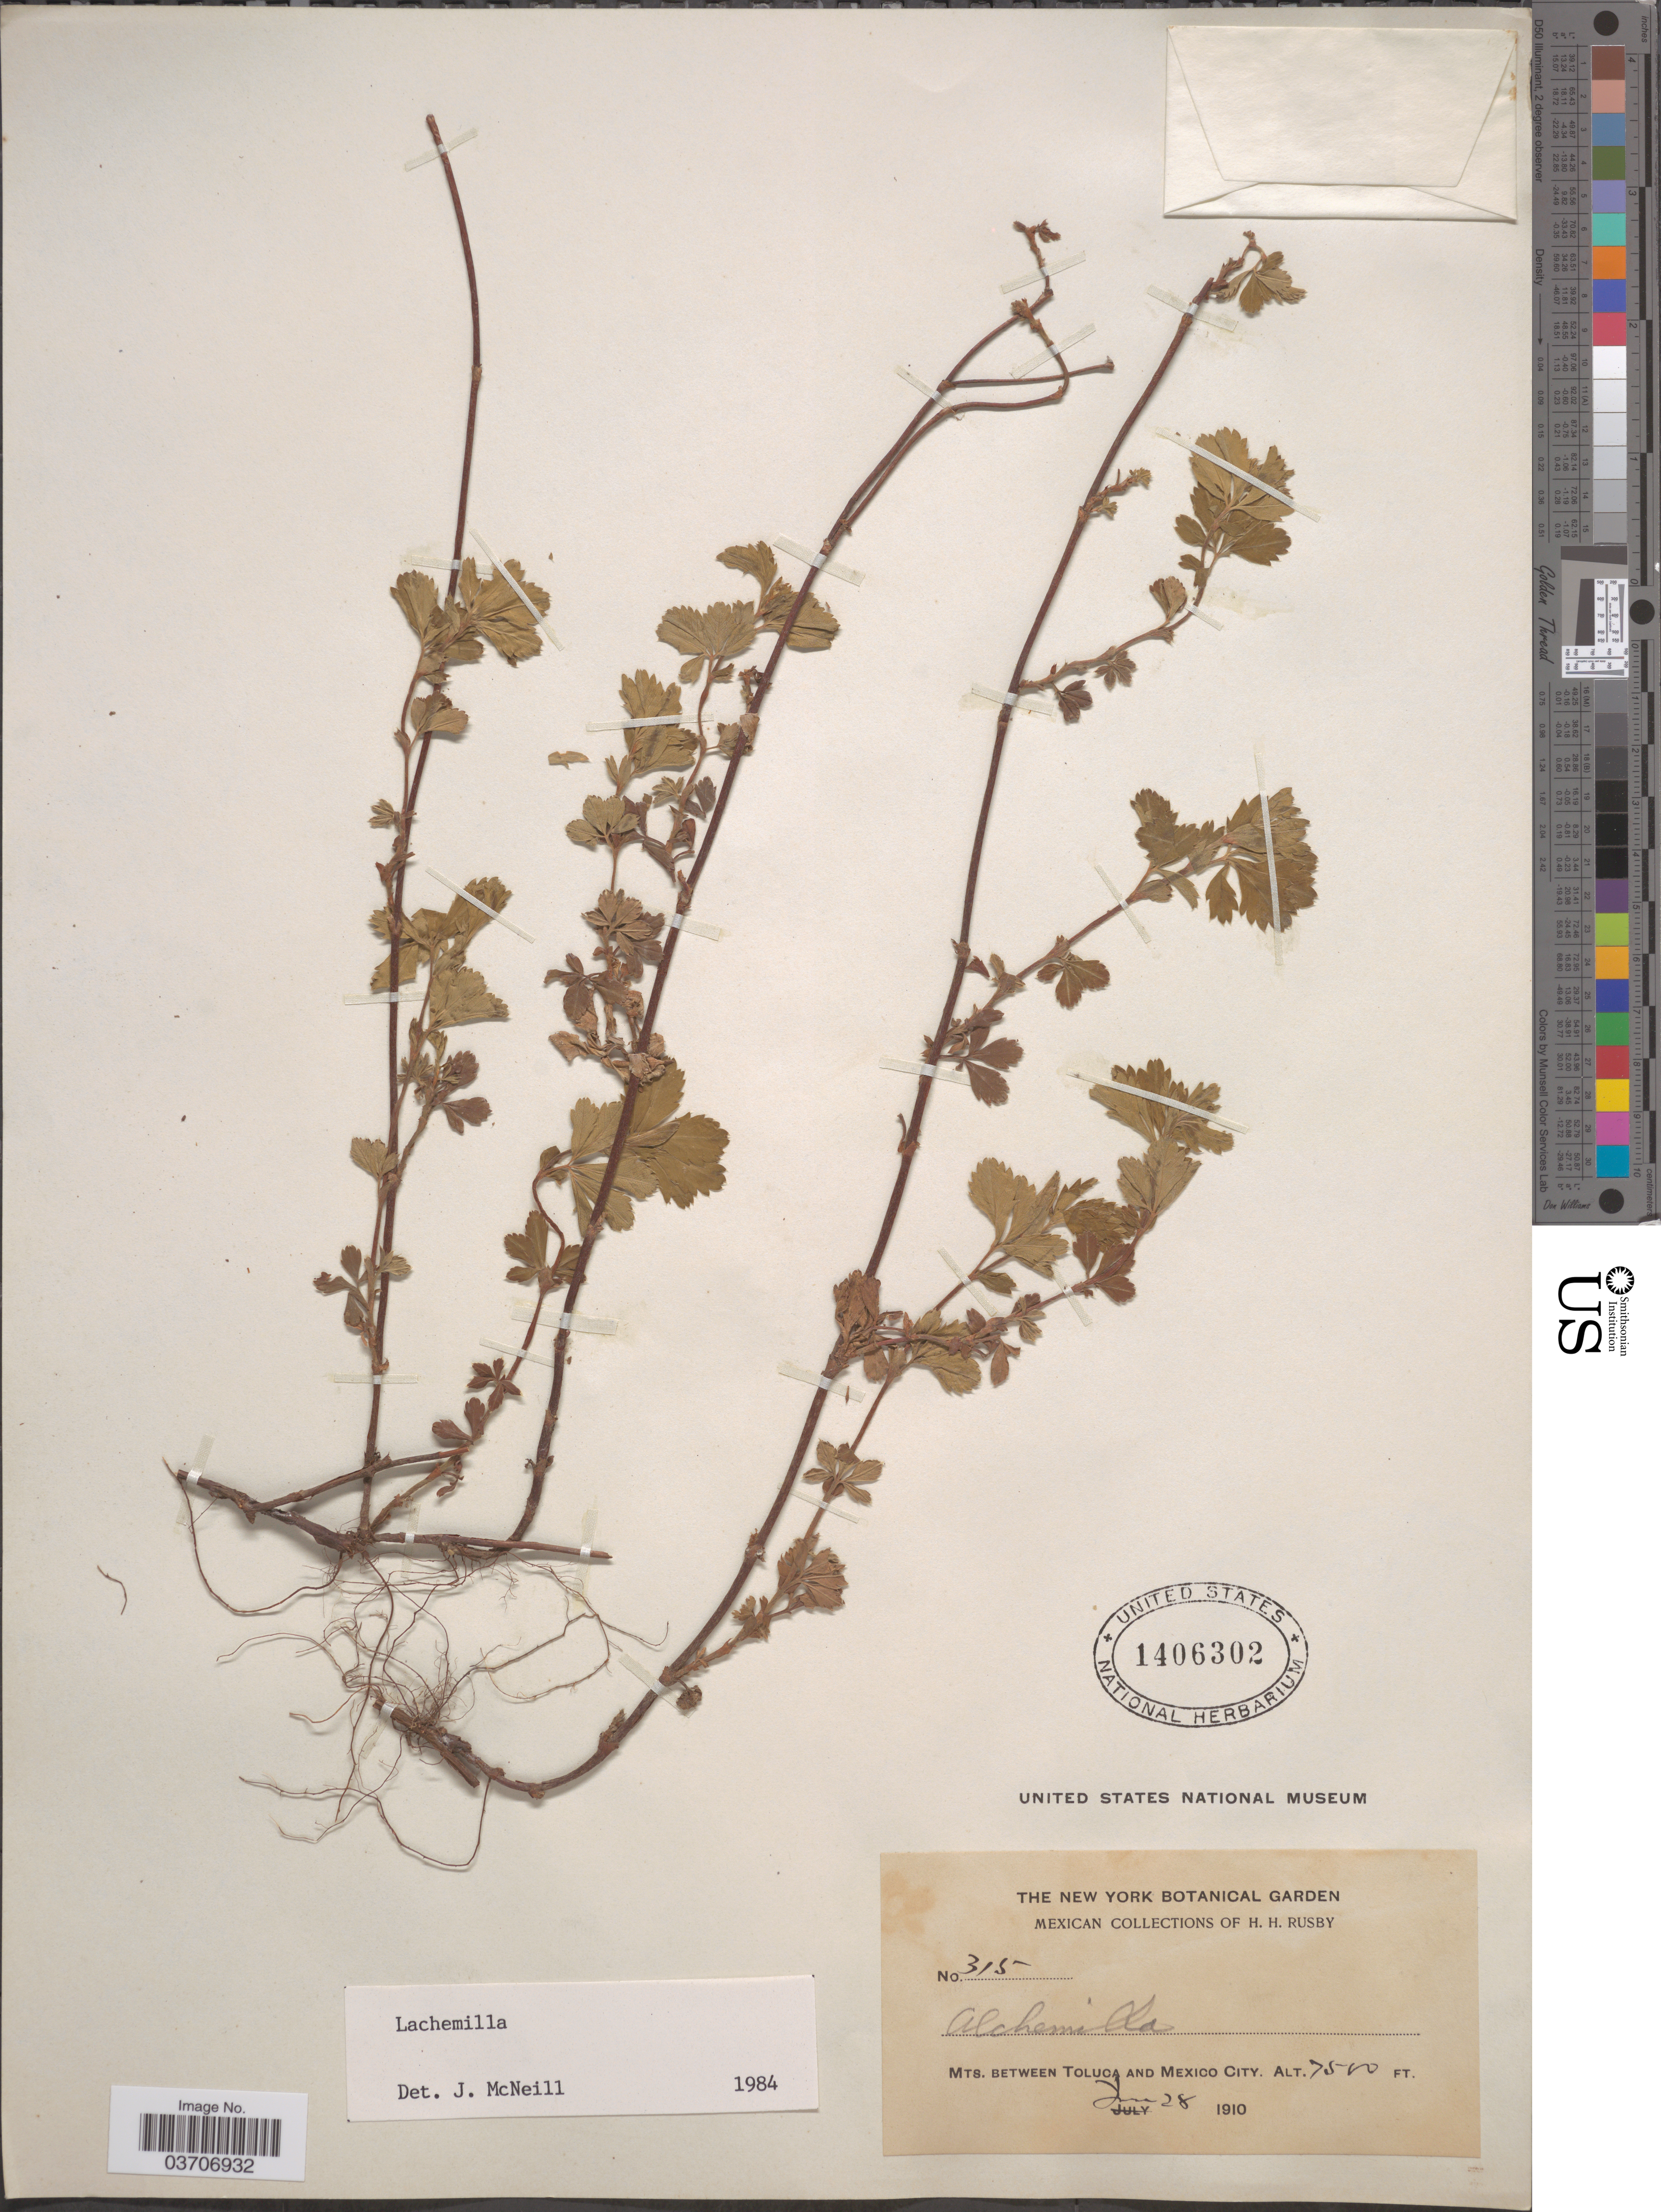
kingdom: Plantae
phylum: Tracheophyta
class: Magnoliopsida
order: Rosales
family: Rosaceae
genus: Lachemilla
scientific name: Lachemilla sp.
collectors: H. H. Rusby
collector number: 315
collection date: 1910-06-28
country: Mexico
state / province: México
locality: Mts. between Toluca and Mexico City.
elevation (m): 2286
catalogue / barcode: US 1406302